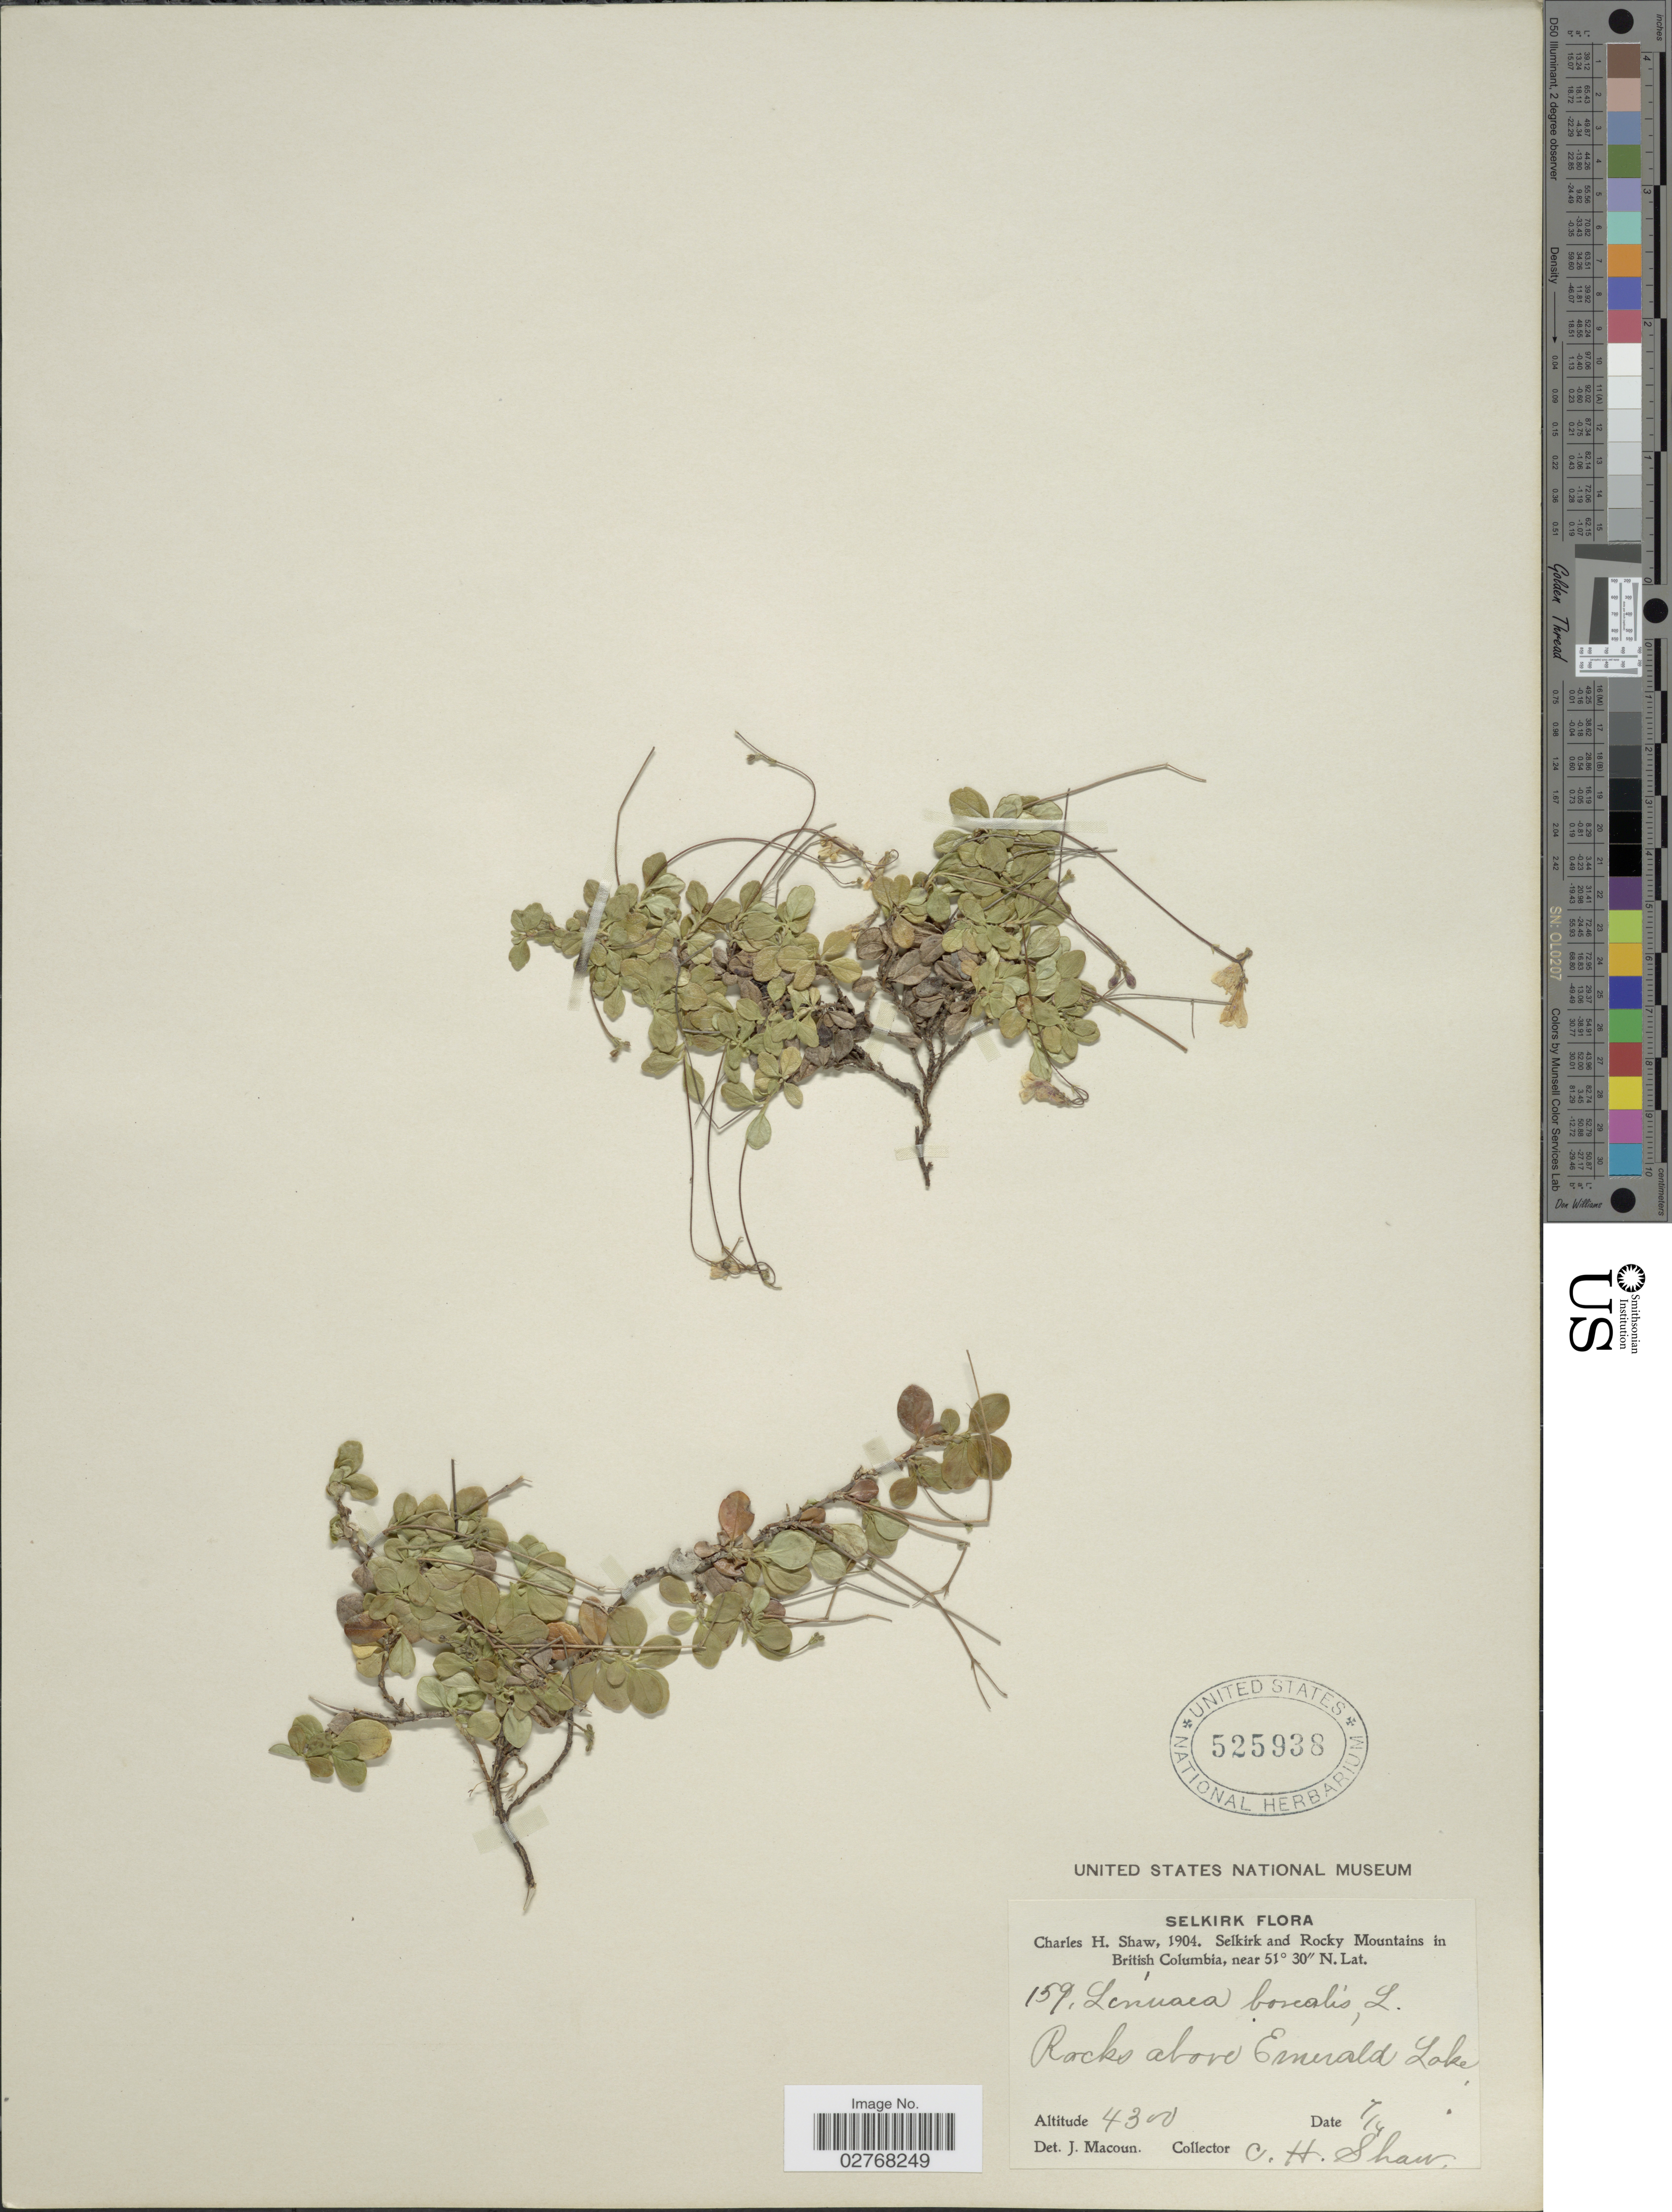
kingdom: Plantae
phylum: Tracheophyta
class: Magnoliopsida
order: Dipsacales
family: Caprifoliaceae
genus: Linnaea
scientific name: Linnaea borealis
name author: L.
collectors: C. H. Shaw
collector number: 159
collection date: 1904-07-04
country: Canada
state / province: British Columbia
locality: Selkirk. Selkirk and Rocky Mountains. Rocks above Emerald Lake.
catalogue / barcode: US 525938